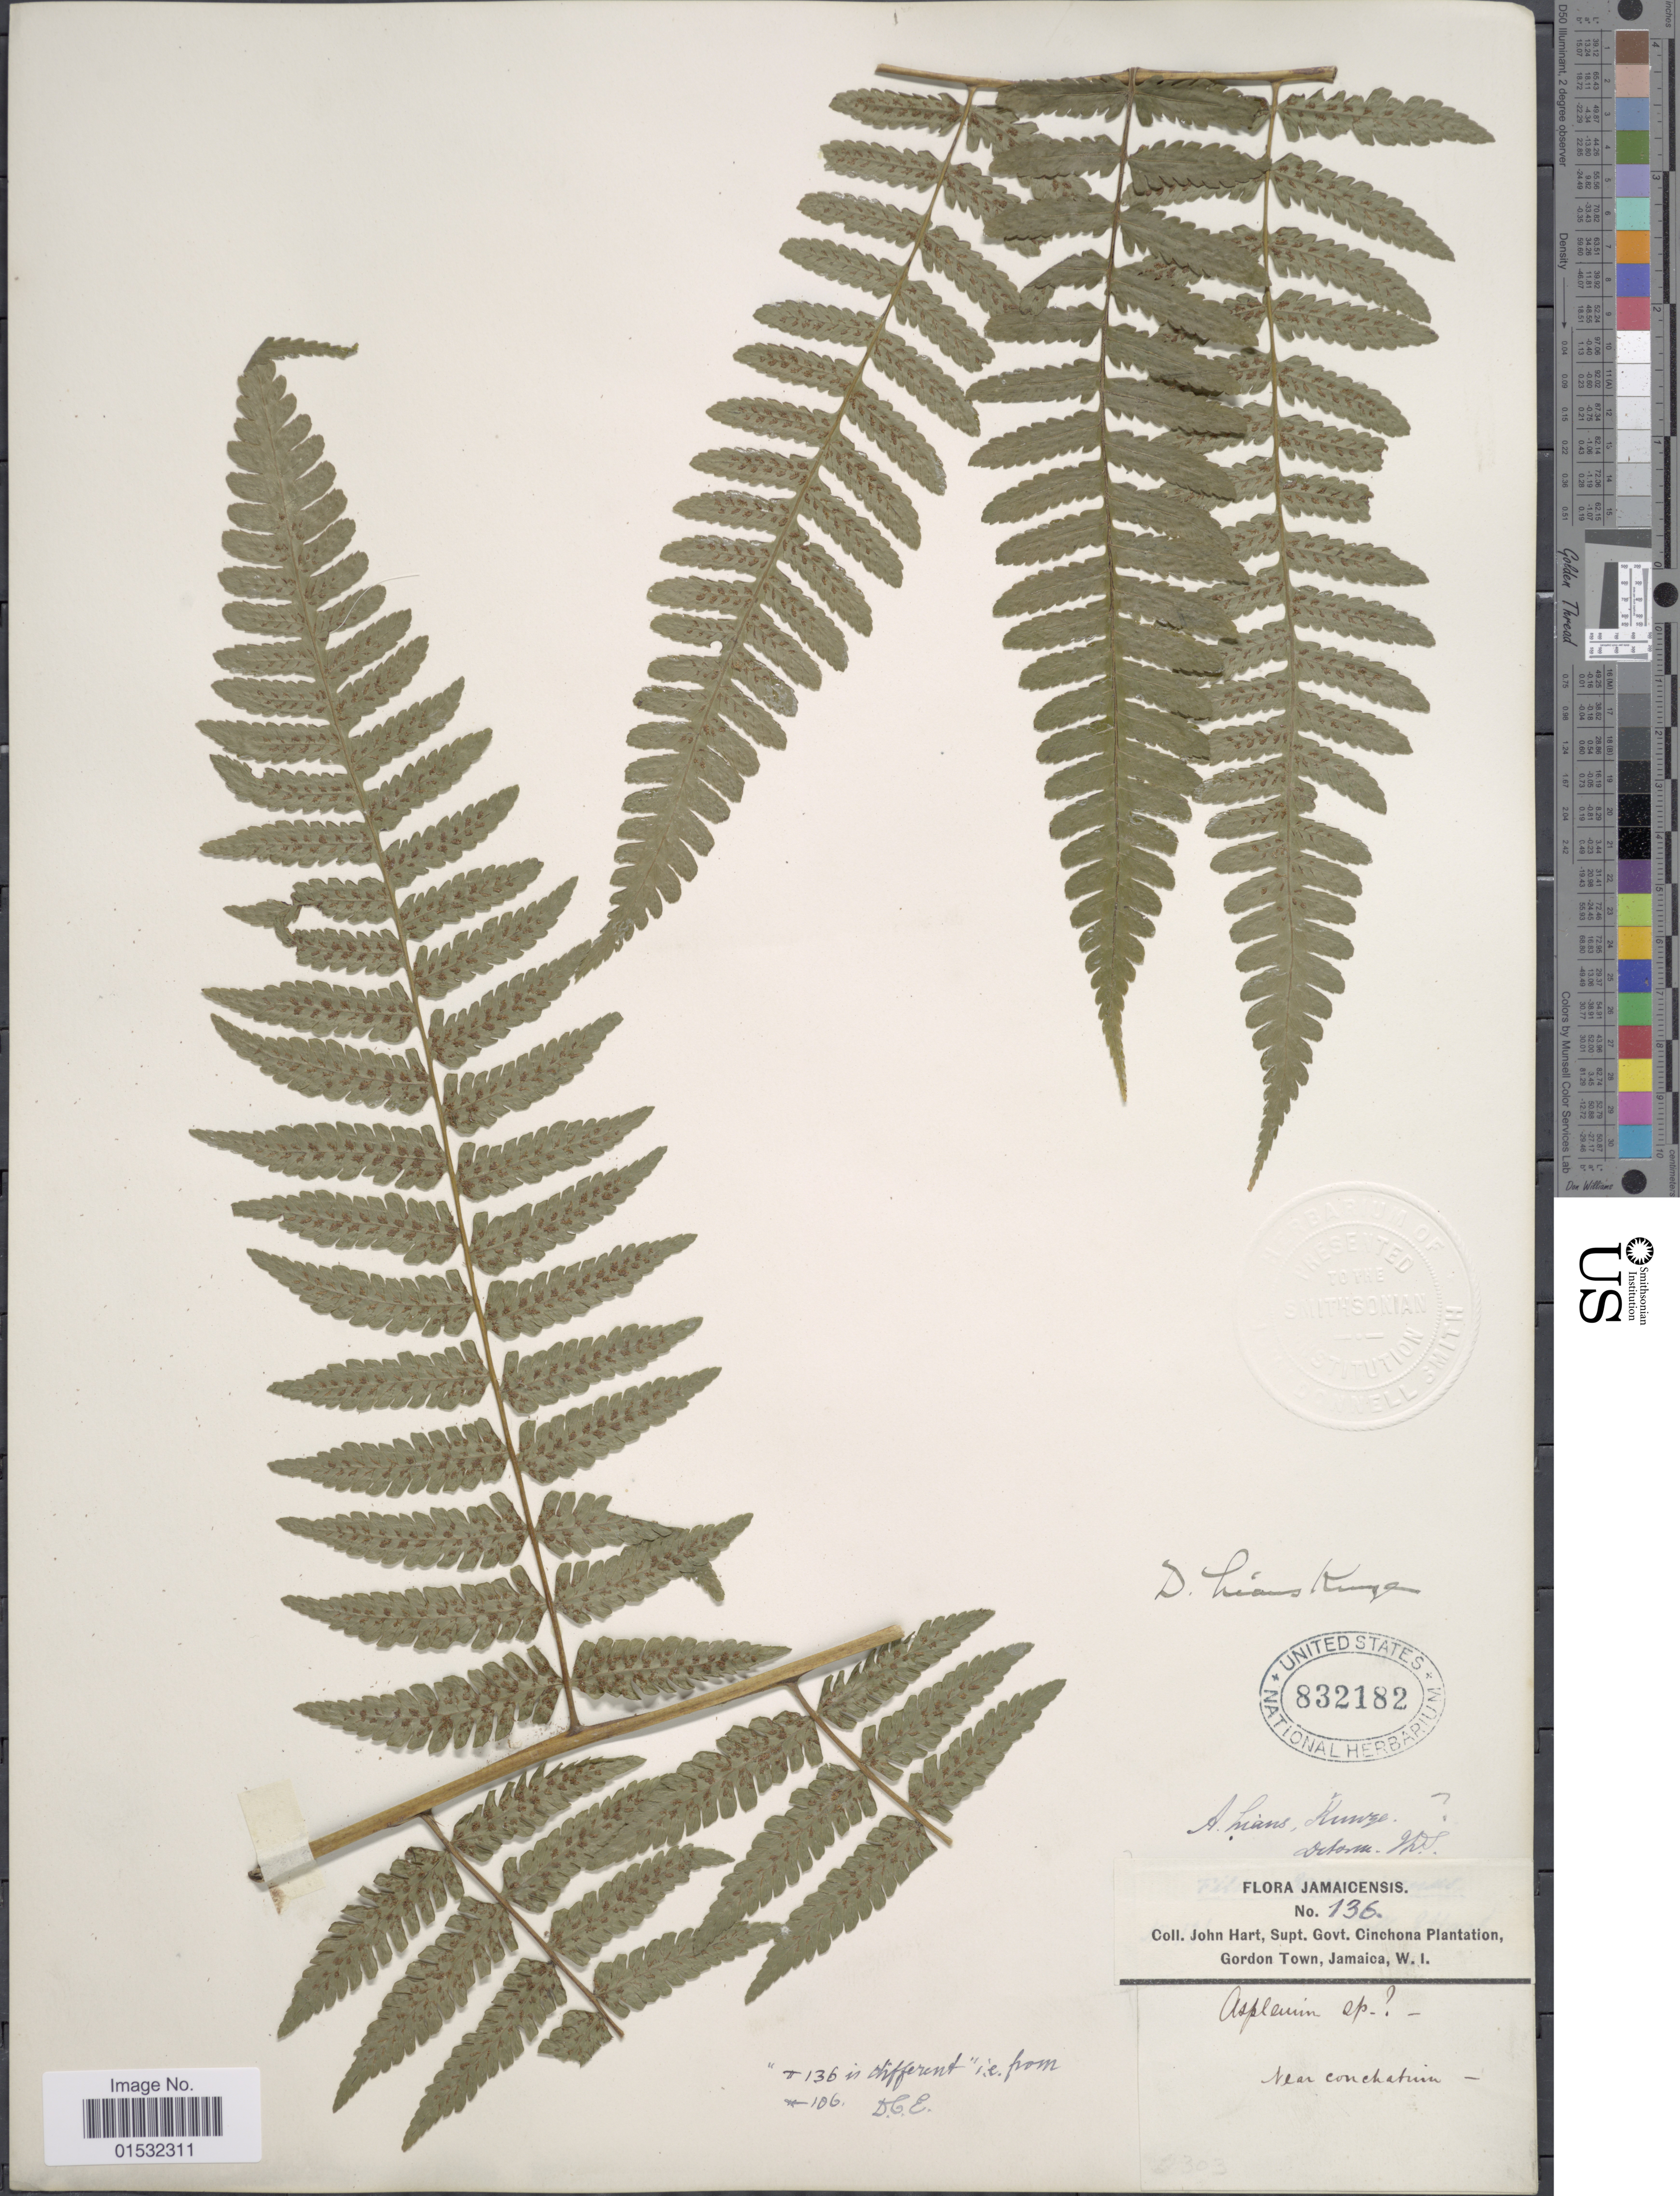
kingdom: Plantae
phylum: Tracheophyta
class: Polypodiopsida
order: Polypodiales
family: Athyriaceae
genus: Diplazium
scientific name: Diplazium hians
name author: Kunze ex Klotzsch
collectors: J. H. Hart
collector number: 136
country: Jamaica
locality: Near Conchatuin [interpreted]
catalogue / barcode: US 832182